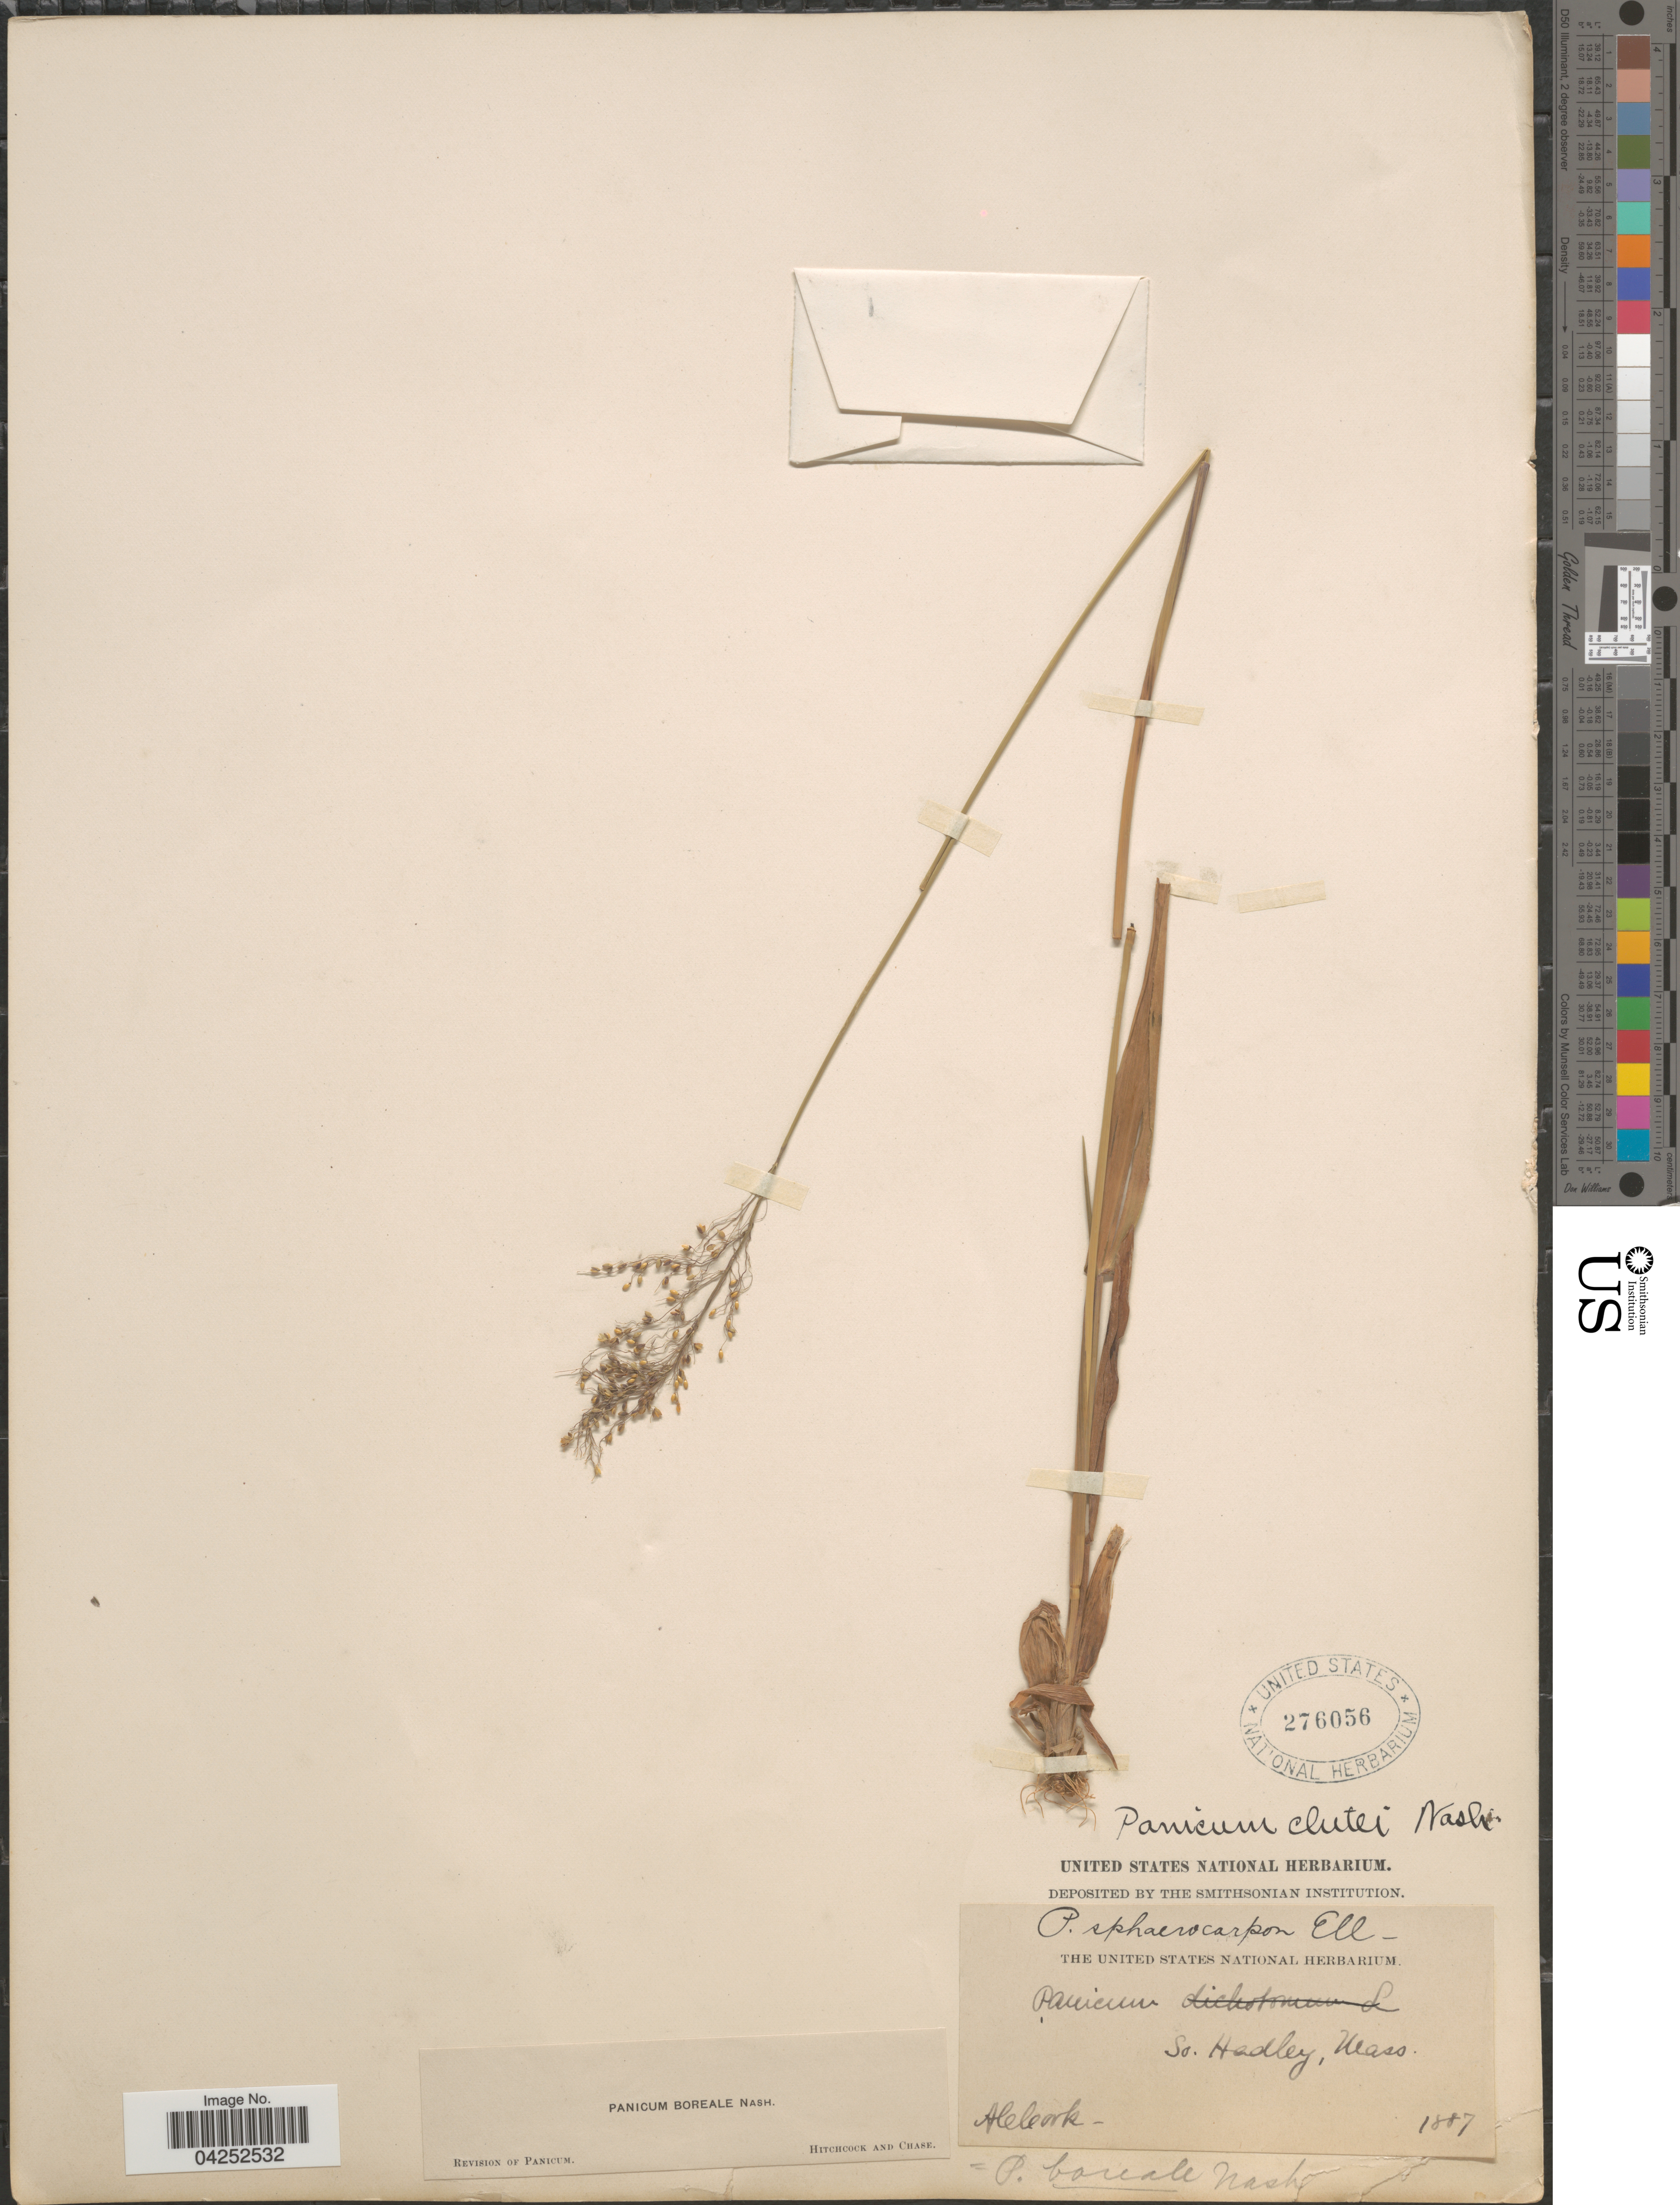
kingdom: Plantae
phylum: Tracheophyta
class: Liliopsida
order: Poales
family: Poaceae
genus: Dichanthelium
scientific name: Dichanthelium boreale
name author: (Nash) Freckmann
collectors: A. Cook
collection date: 1887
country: United States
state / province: Massachusetts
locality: So. Hadley.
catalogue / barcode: US 276056